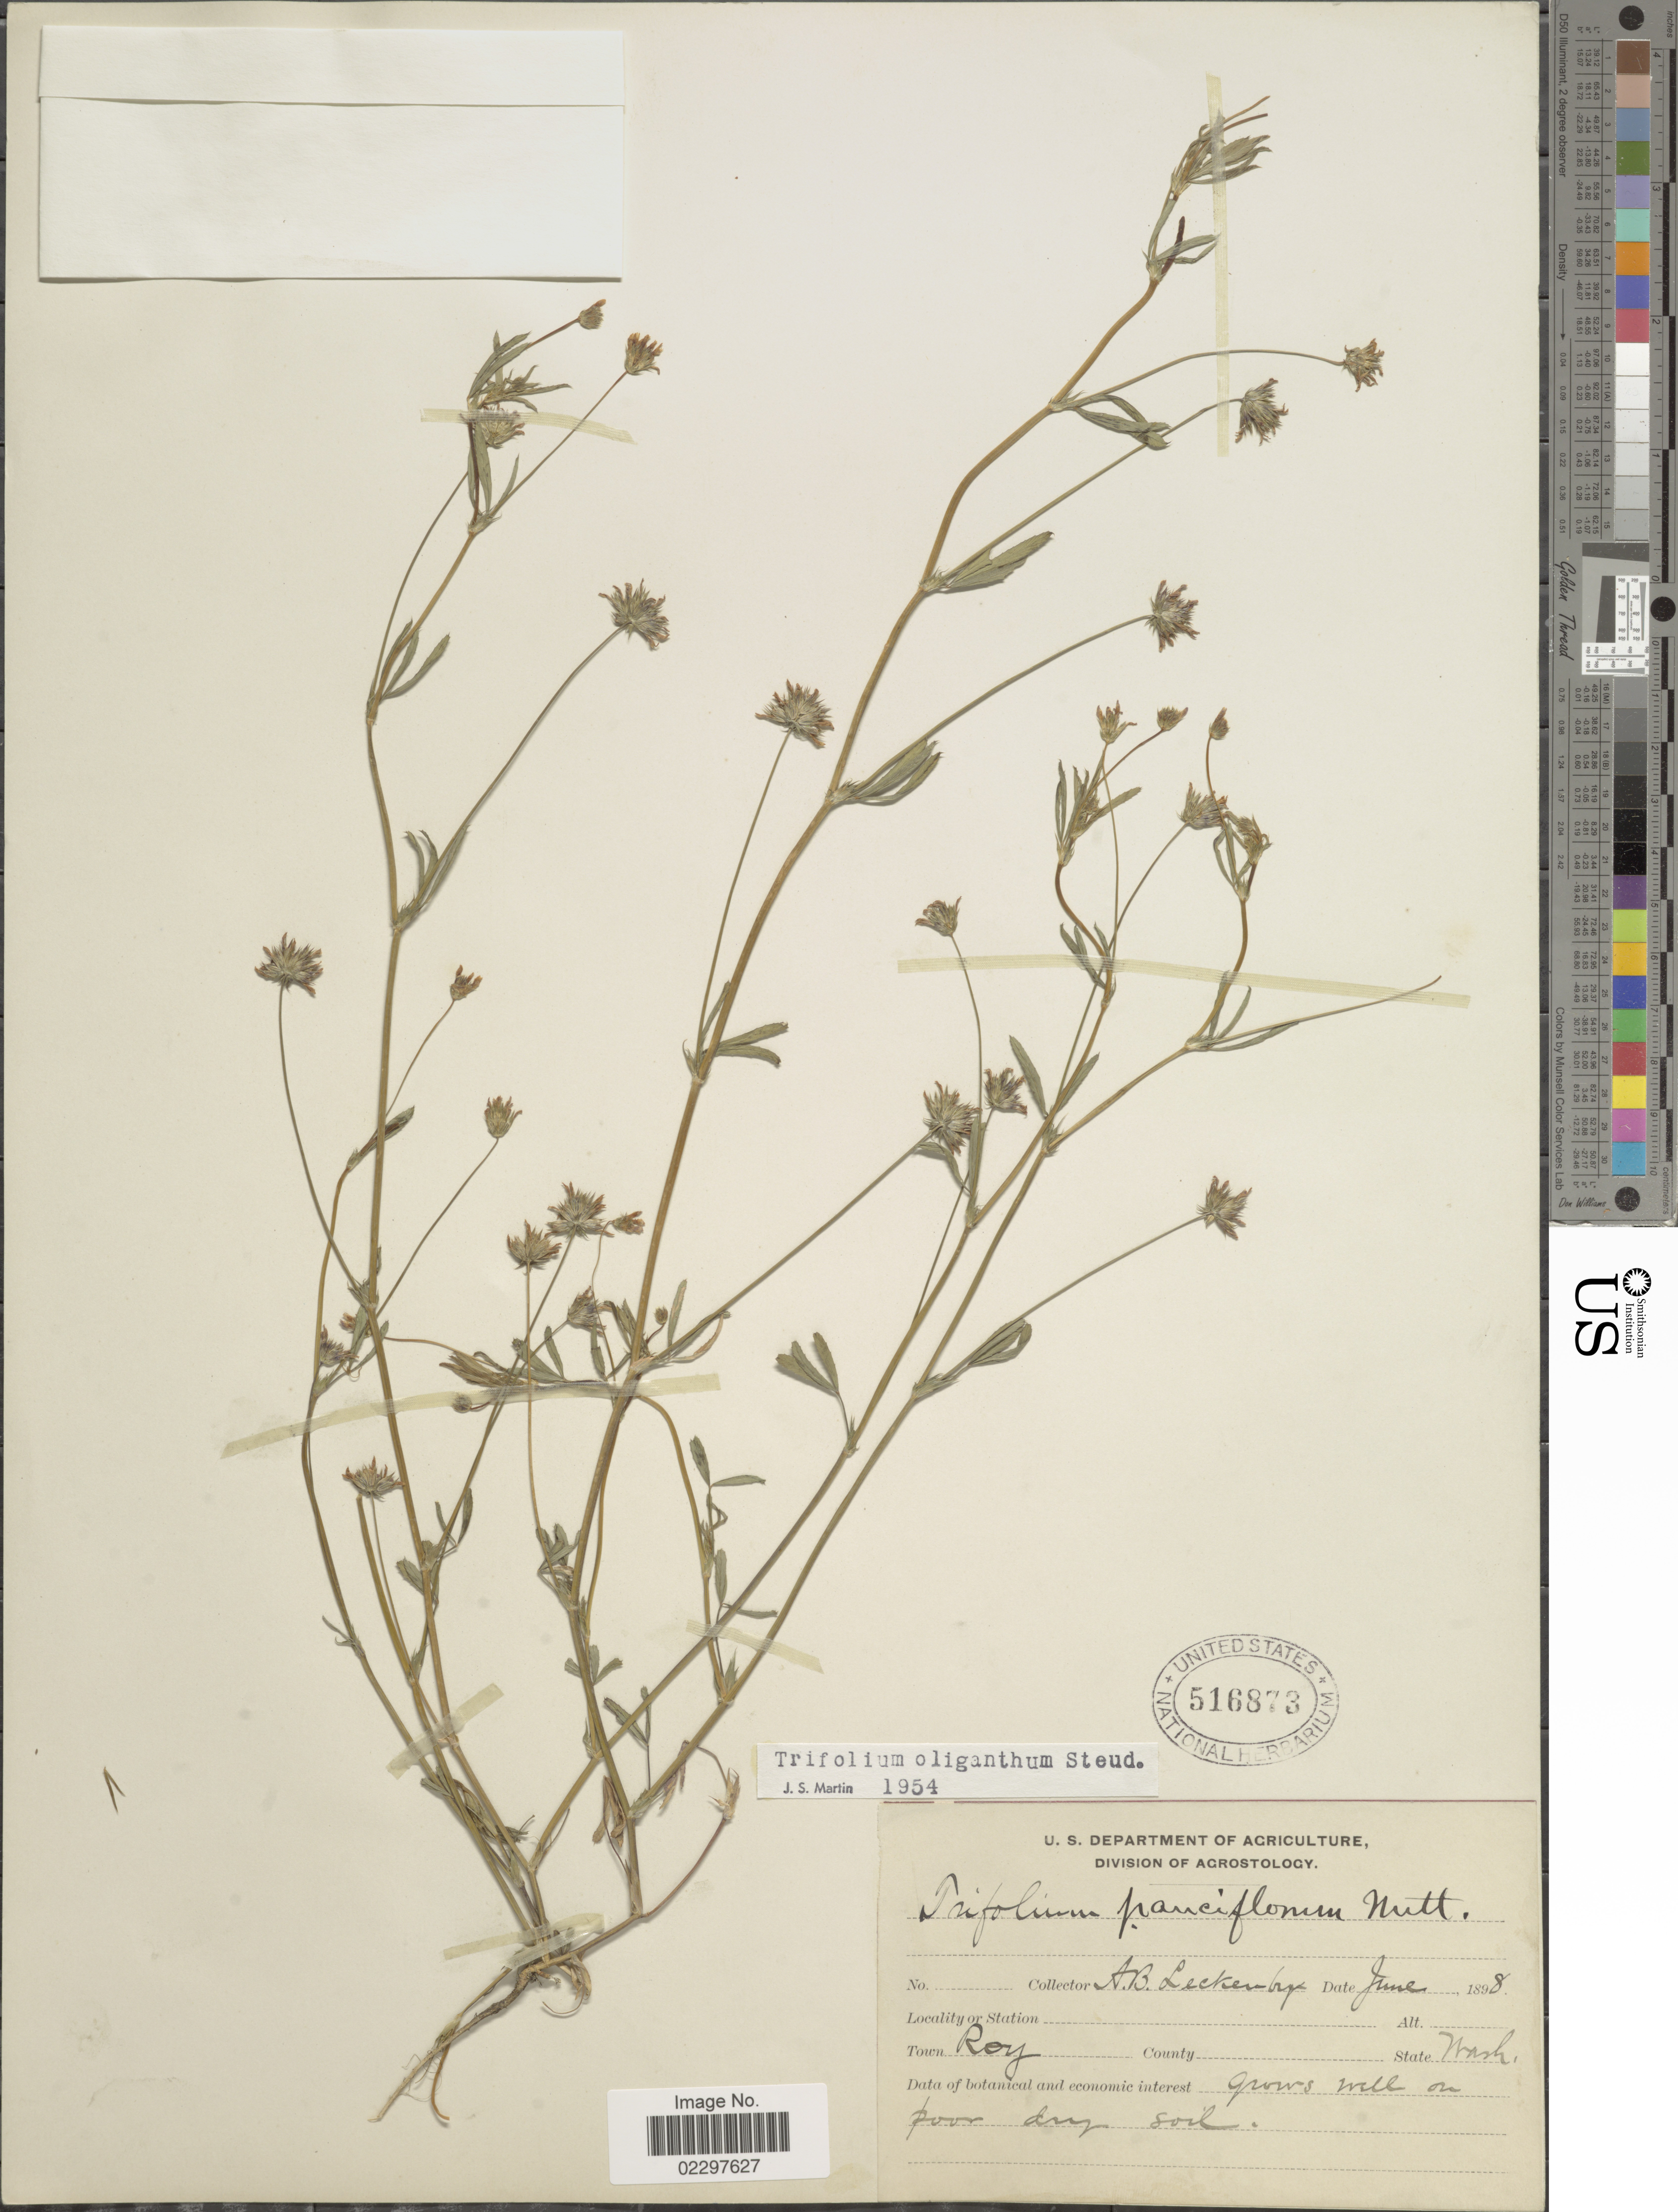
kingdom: Plantae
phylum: Tracheophyta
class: Magnoliopsida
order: Fabales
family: Fabaceae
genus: Trifolium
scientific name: Trifolium oliganthum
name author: Steud.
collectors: A. Leckenby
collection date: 1898-06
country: United States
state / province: Washington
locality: Roy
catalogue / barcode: US 516873